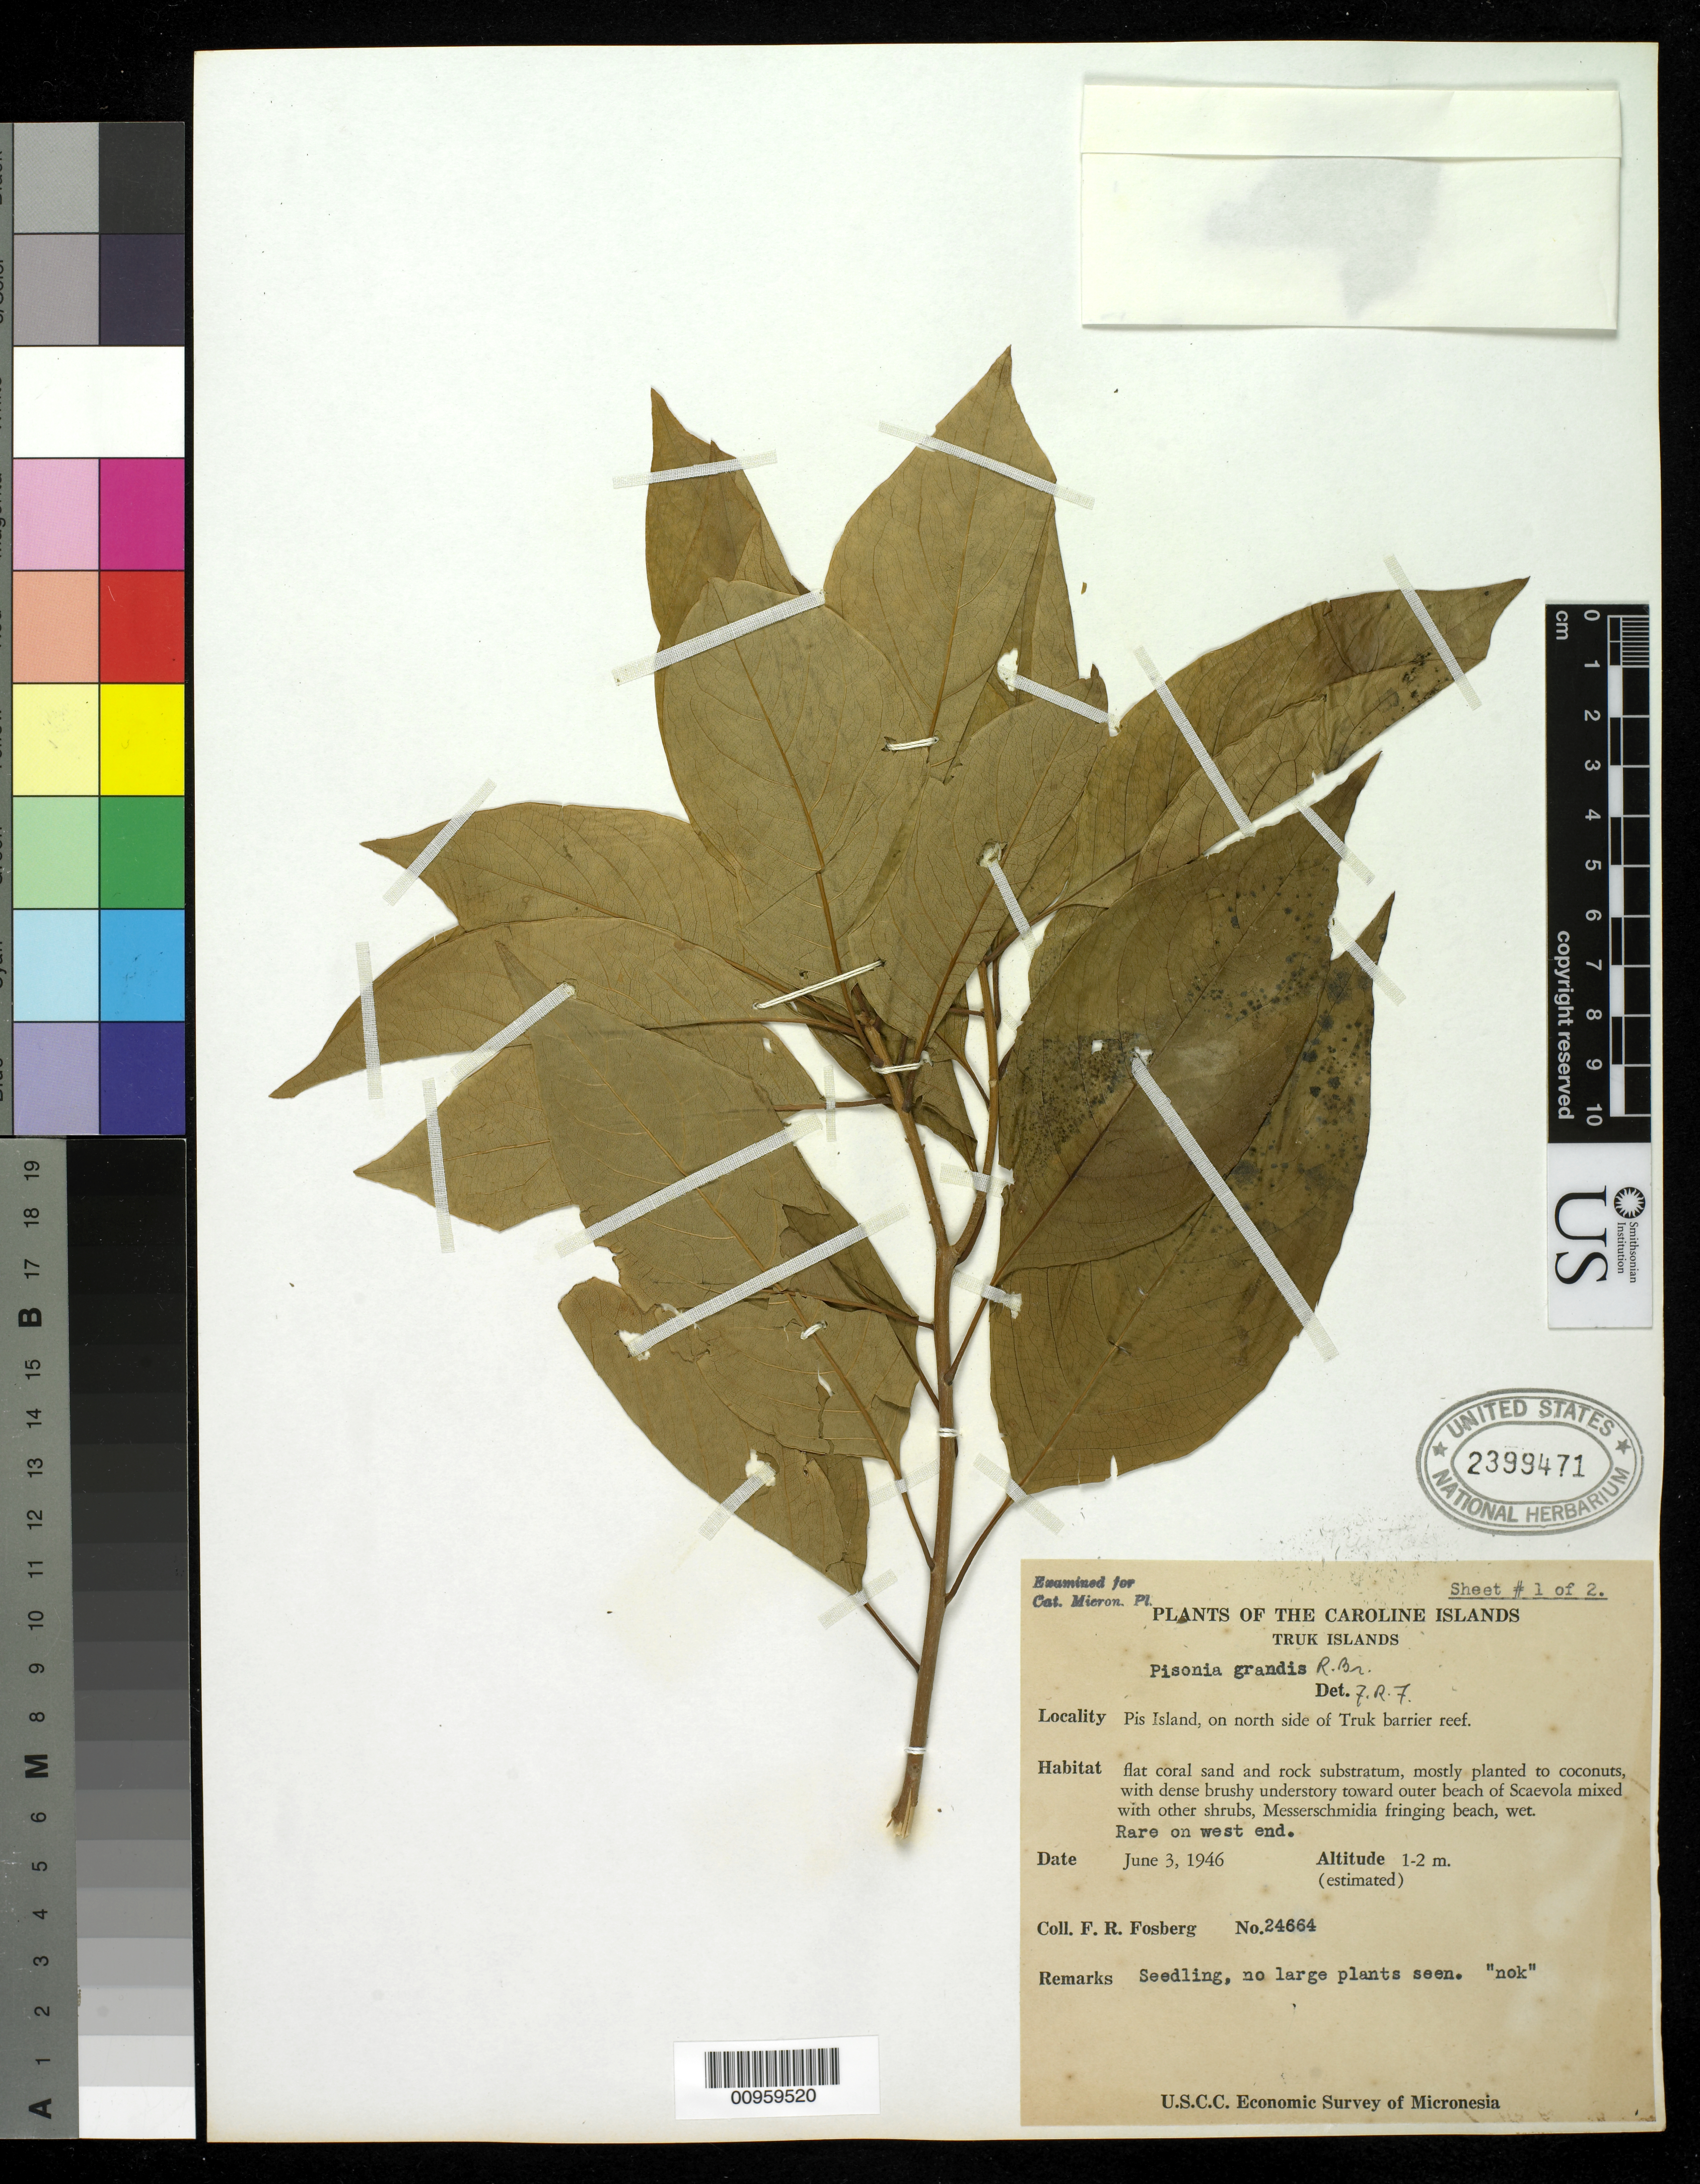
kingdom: Plantae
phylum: Tracheophyta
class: Magnoliopsida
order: Caryophyllales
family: Nyctaginaceae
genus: Pisonia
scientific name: Pisonia grandis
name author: R. Br.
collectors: F. R. Fosberg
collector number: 24664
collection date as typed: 02 Jun 1946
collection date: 1946-06-02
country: Micronesia, Federated States of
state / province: Truk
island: Losap Atoll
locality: Pis Islet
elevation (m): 1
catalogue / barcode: US 2399471